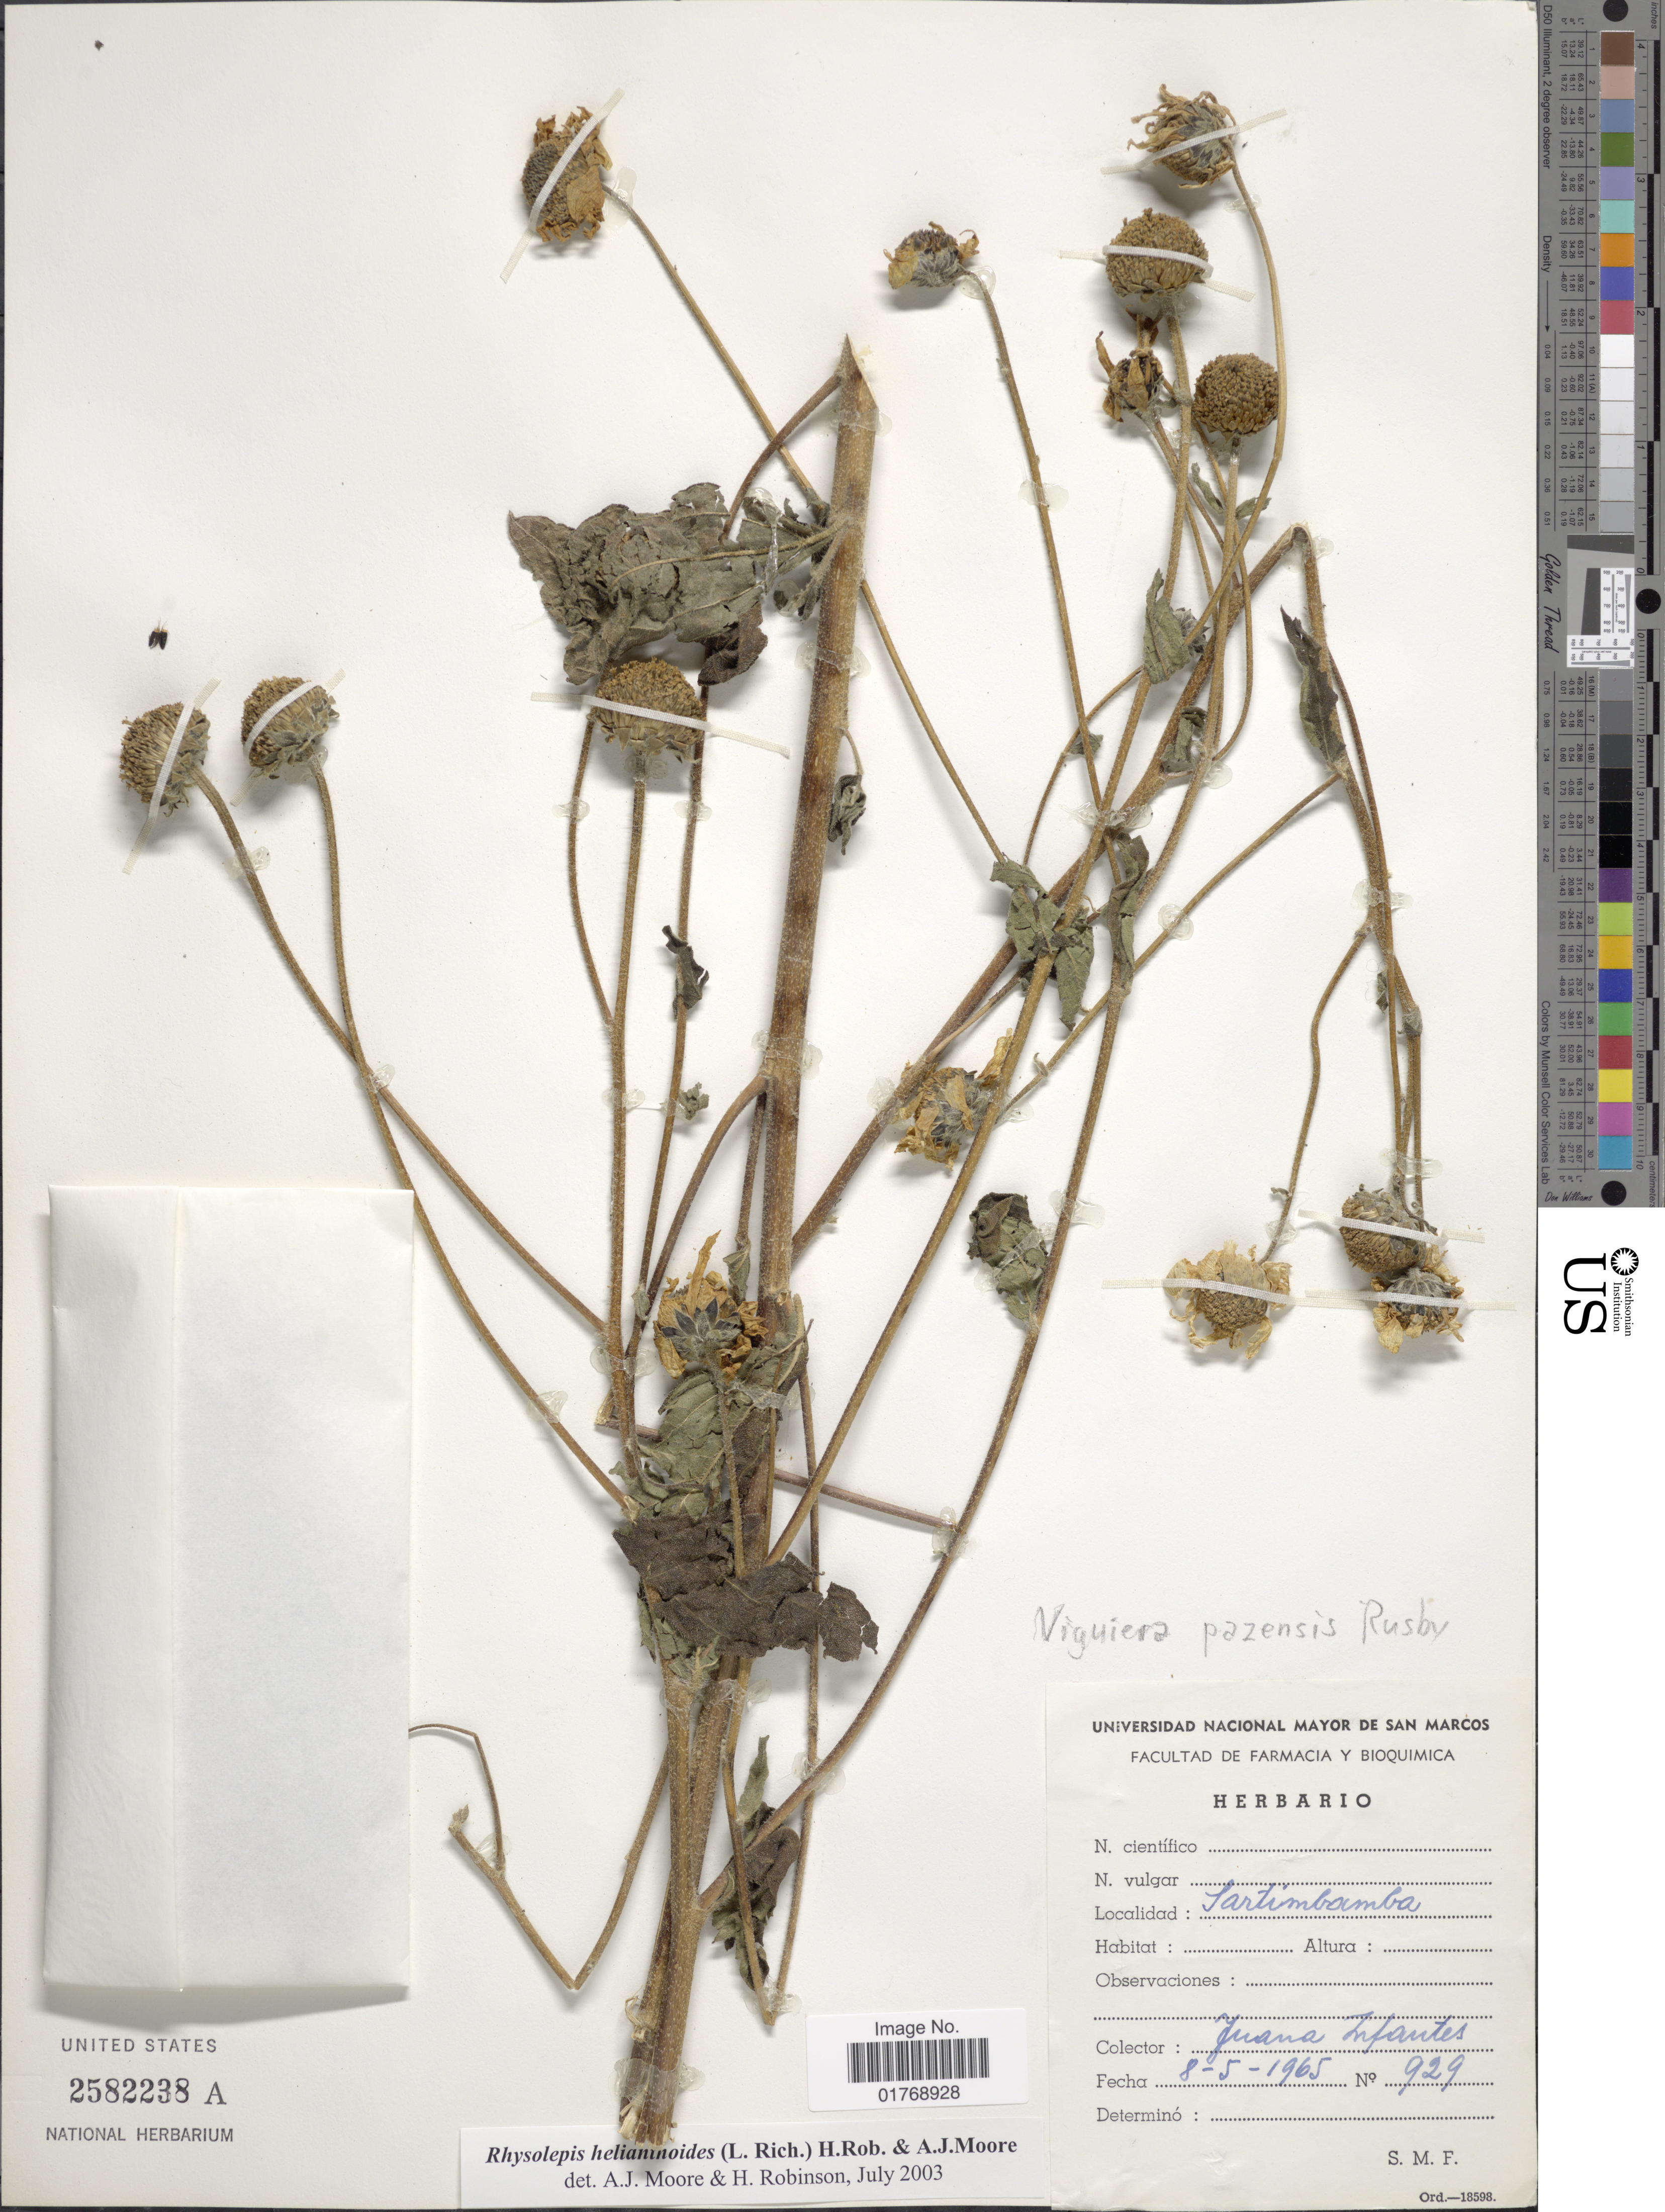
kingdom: Plantae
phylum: Tracheophyta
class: Magnoliopsida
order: Asterales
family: Asteraceae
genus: Viguiera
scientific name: Viguiera procumbens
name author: (Pers.) S.F. Blake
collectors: J. Infantes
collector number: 929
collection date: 1965-05-08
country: Peru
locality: Sartimbamba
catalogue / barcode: US 2582238A